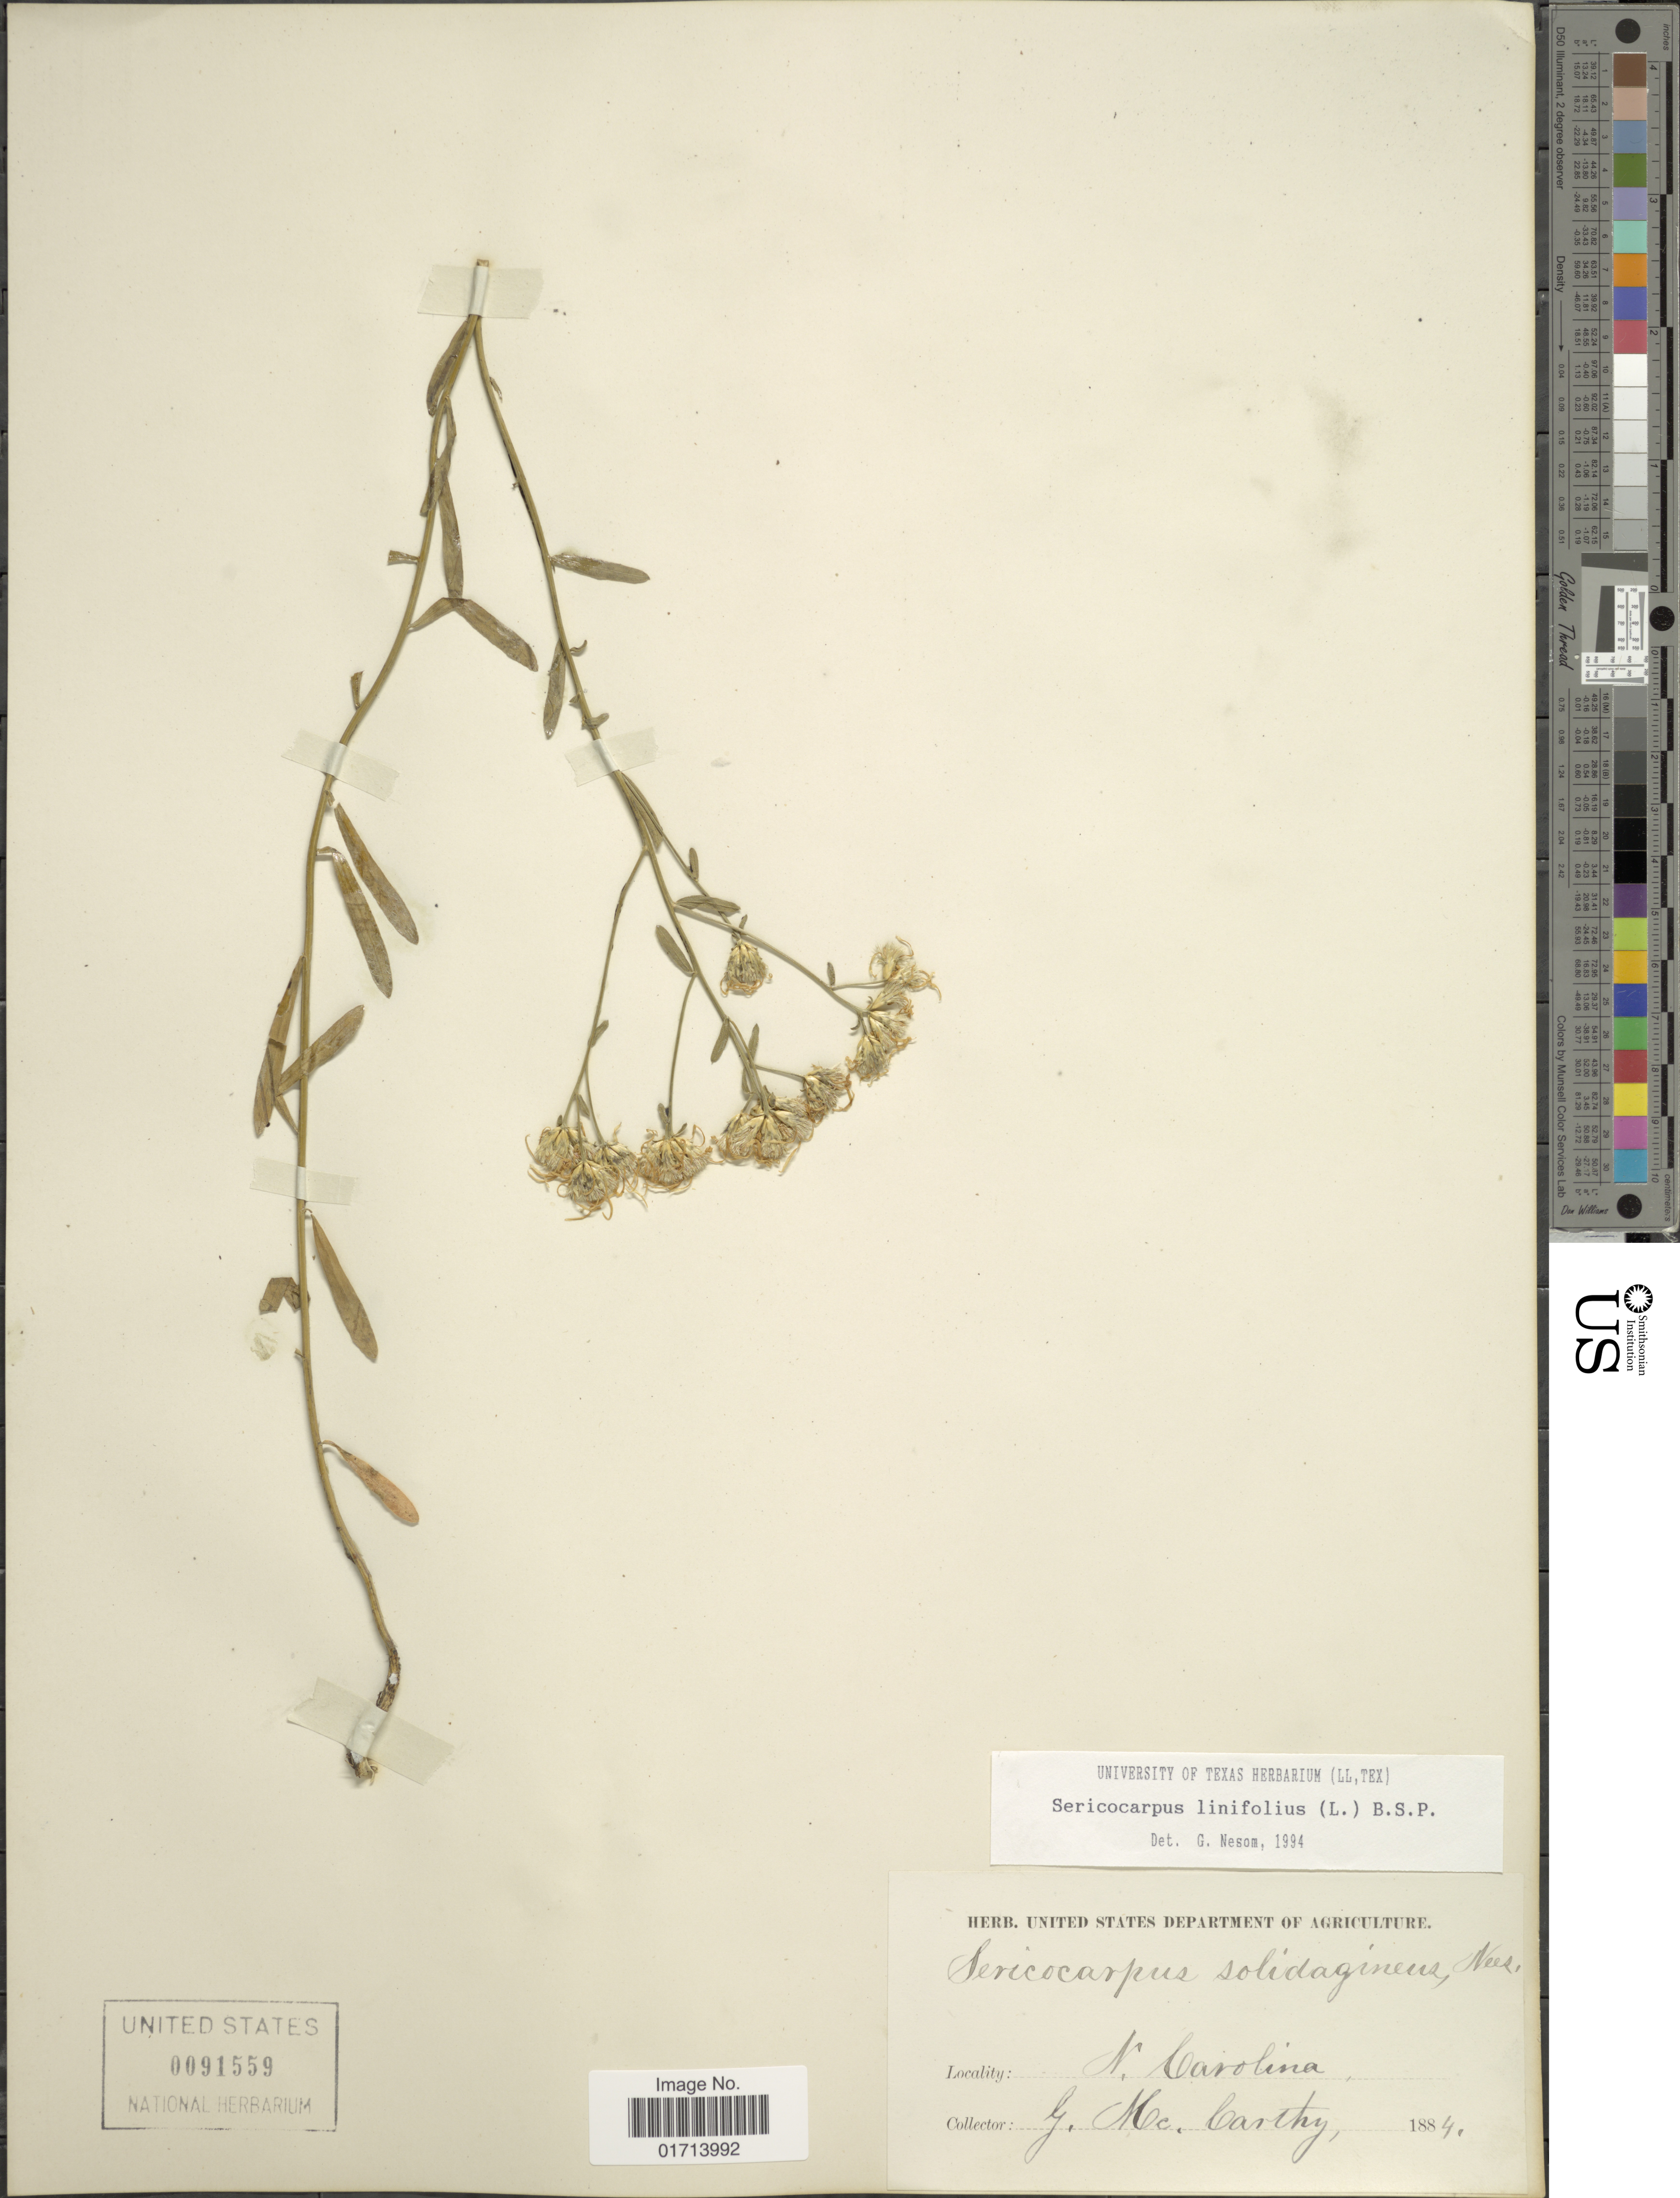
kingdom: Plantae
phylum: Tracheophyta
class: Magnoliopsida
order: Asterales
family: Asteraceae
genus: Sericocarpus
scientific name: Sericocarpus linifolius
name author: (L.) Britton, Stearns & Poggenb.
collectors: G. McCarthy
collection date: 1884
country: United States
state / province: North Carolina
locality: N. Carolina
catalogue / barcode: US 91559